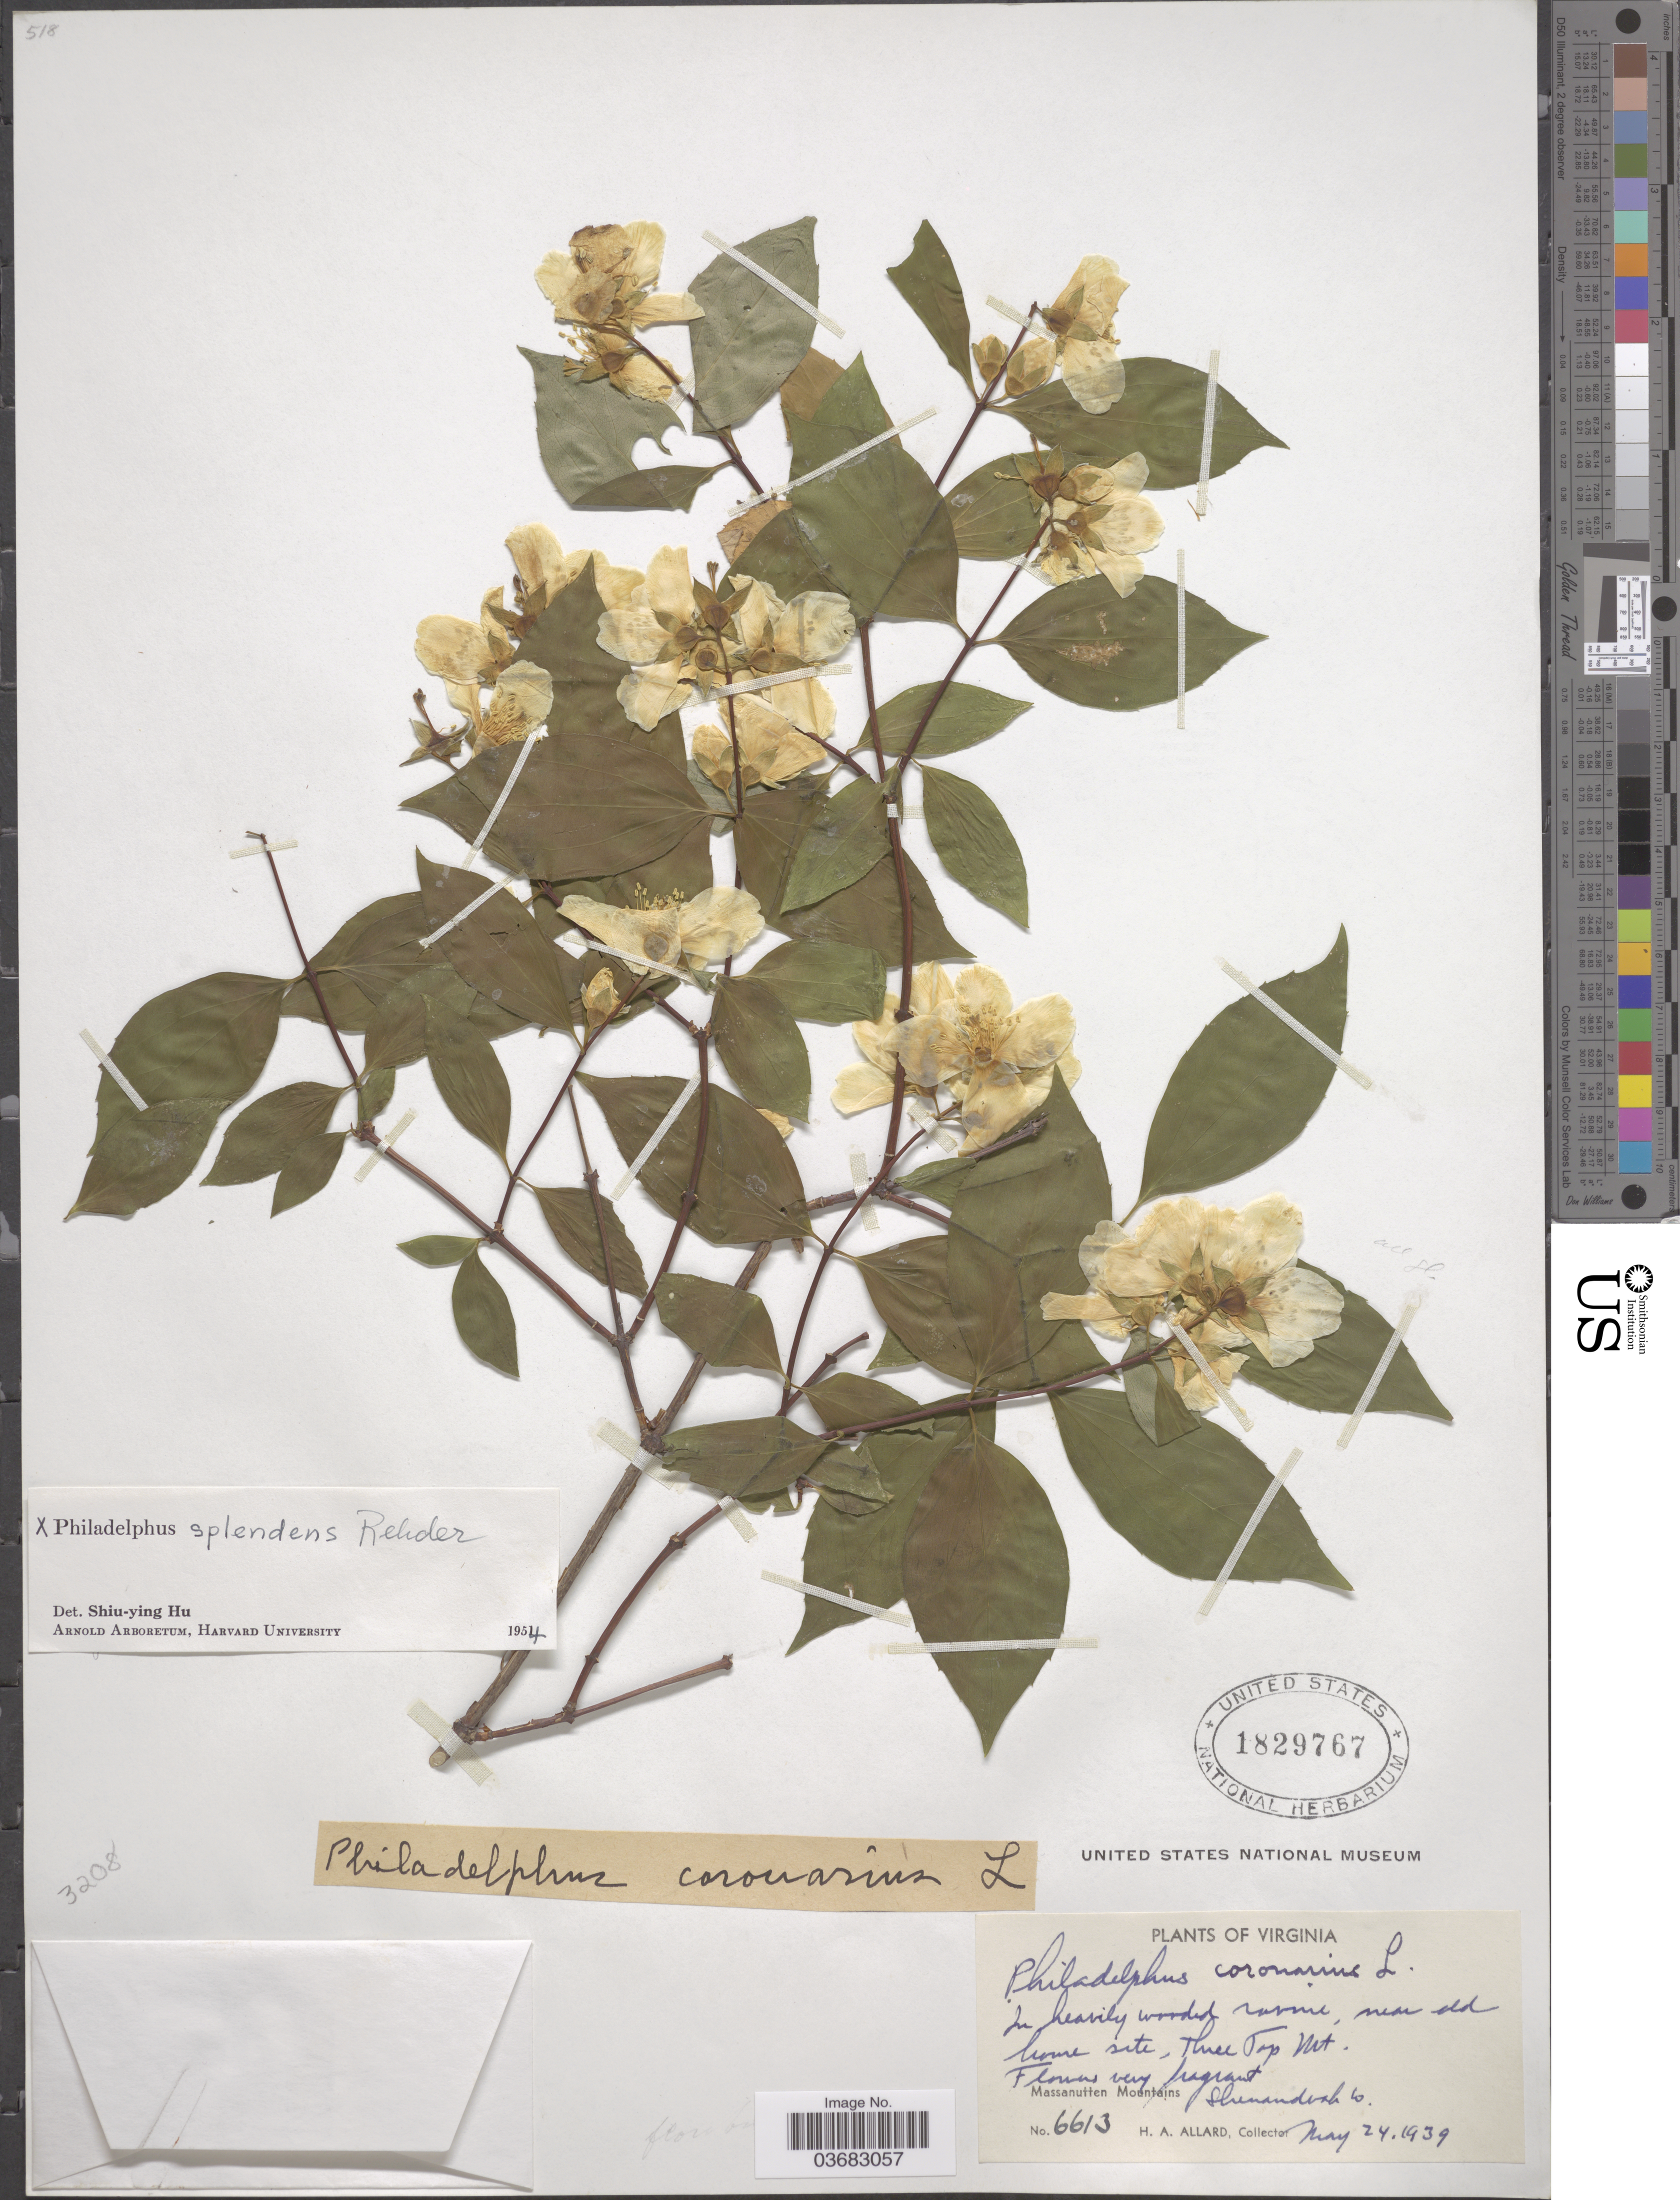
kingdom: Plantae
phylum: Tracheophyta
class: Magnoliopsida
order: Cornales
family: Hydrangeaceae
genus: Philadelphus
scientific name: Philadelphus coronarius x P. x splendens Rehder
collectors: H. A. Allard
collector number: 6613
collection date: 1939-05-24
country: United States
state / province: Virginia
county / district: Shenandoah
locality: In heavily wooded ravine, near old home site, Three Top Mt. Massanutten Mountain. Shenandoah Co.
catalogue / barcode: US 1829767